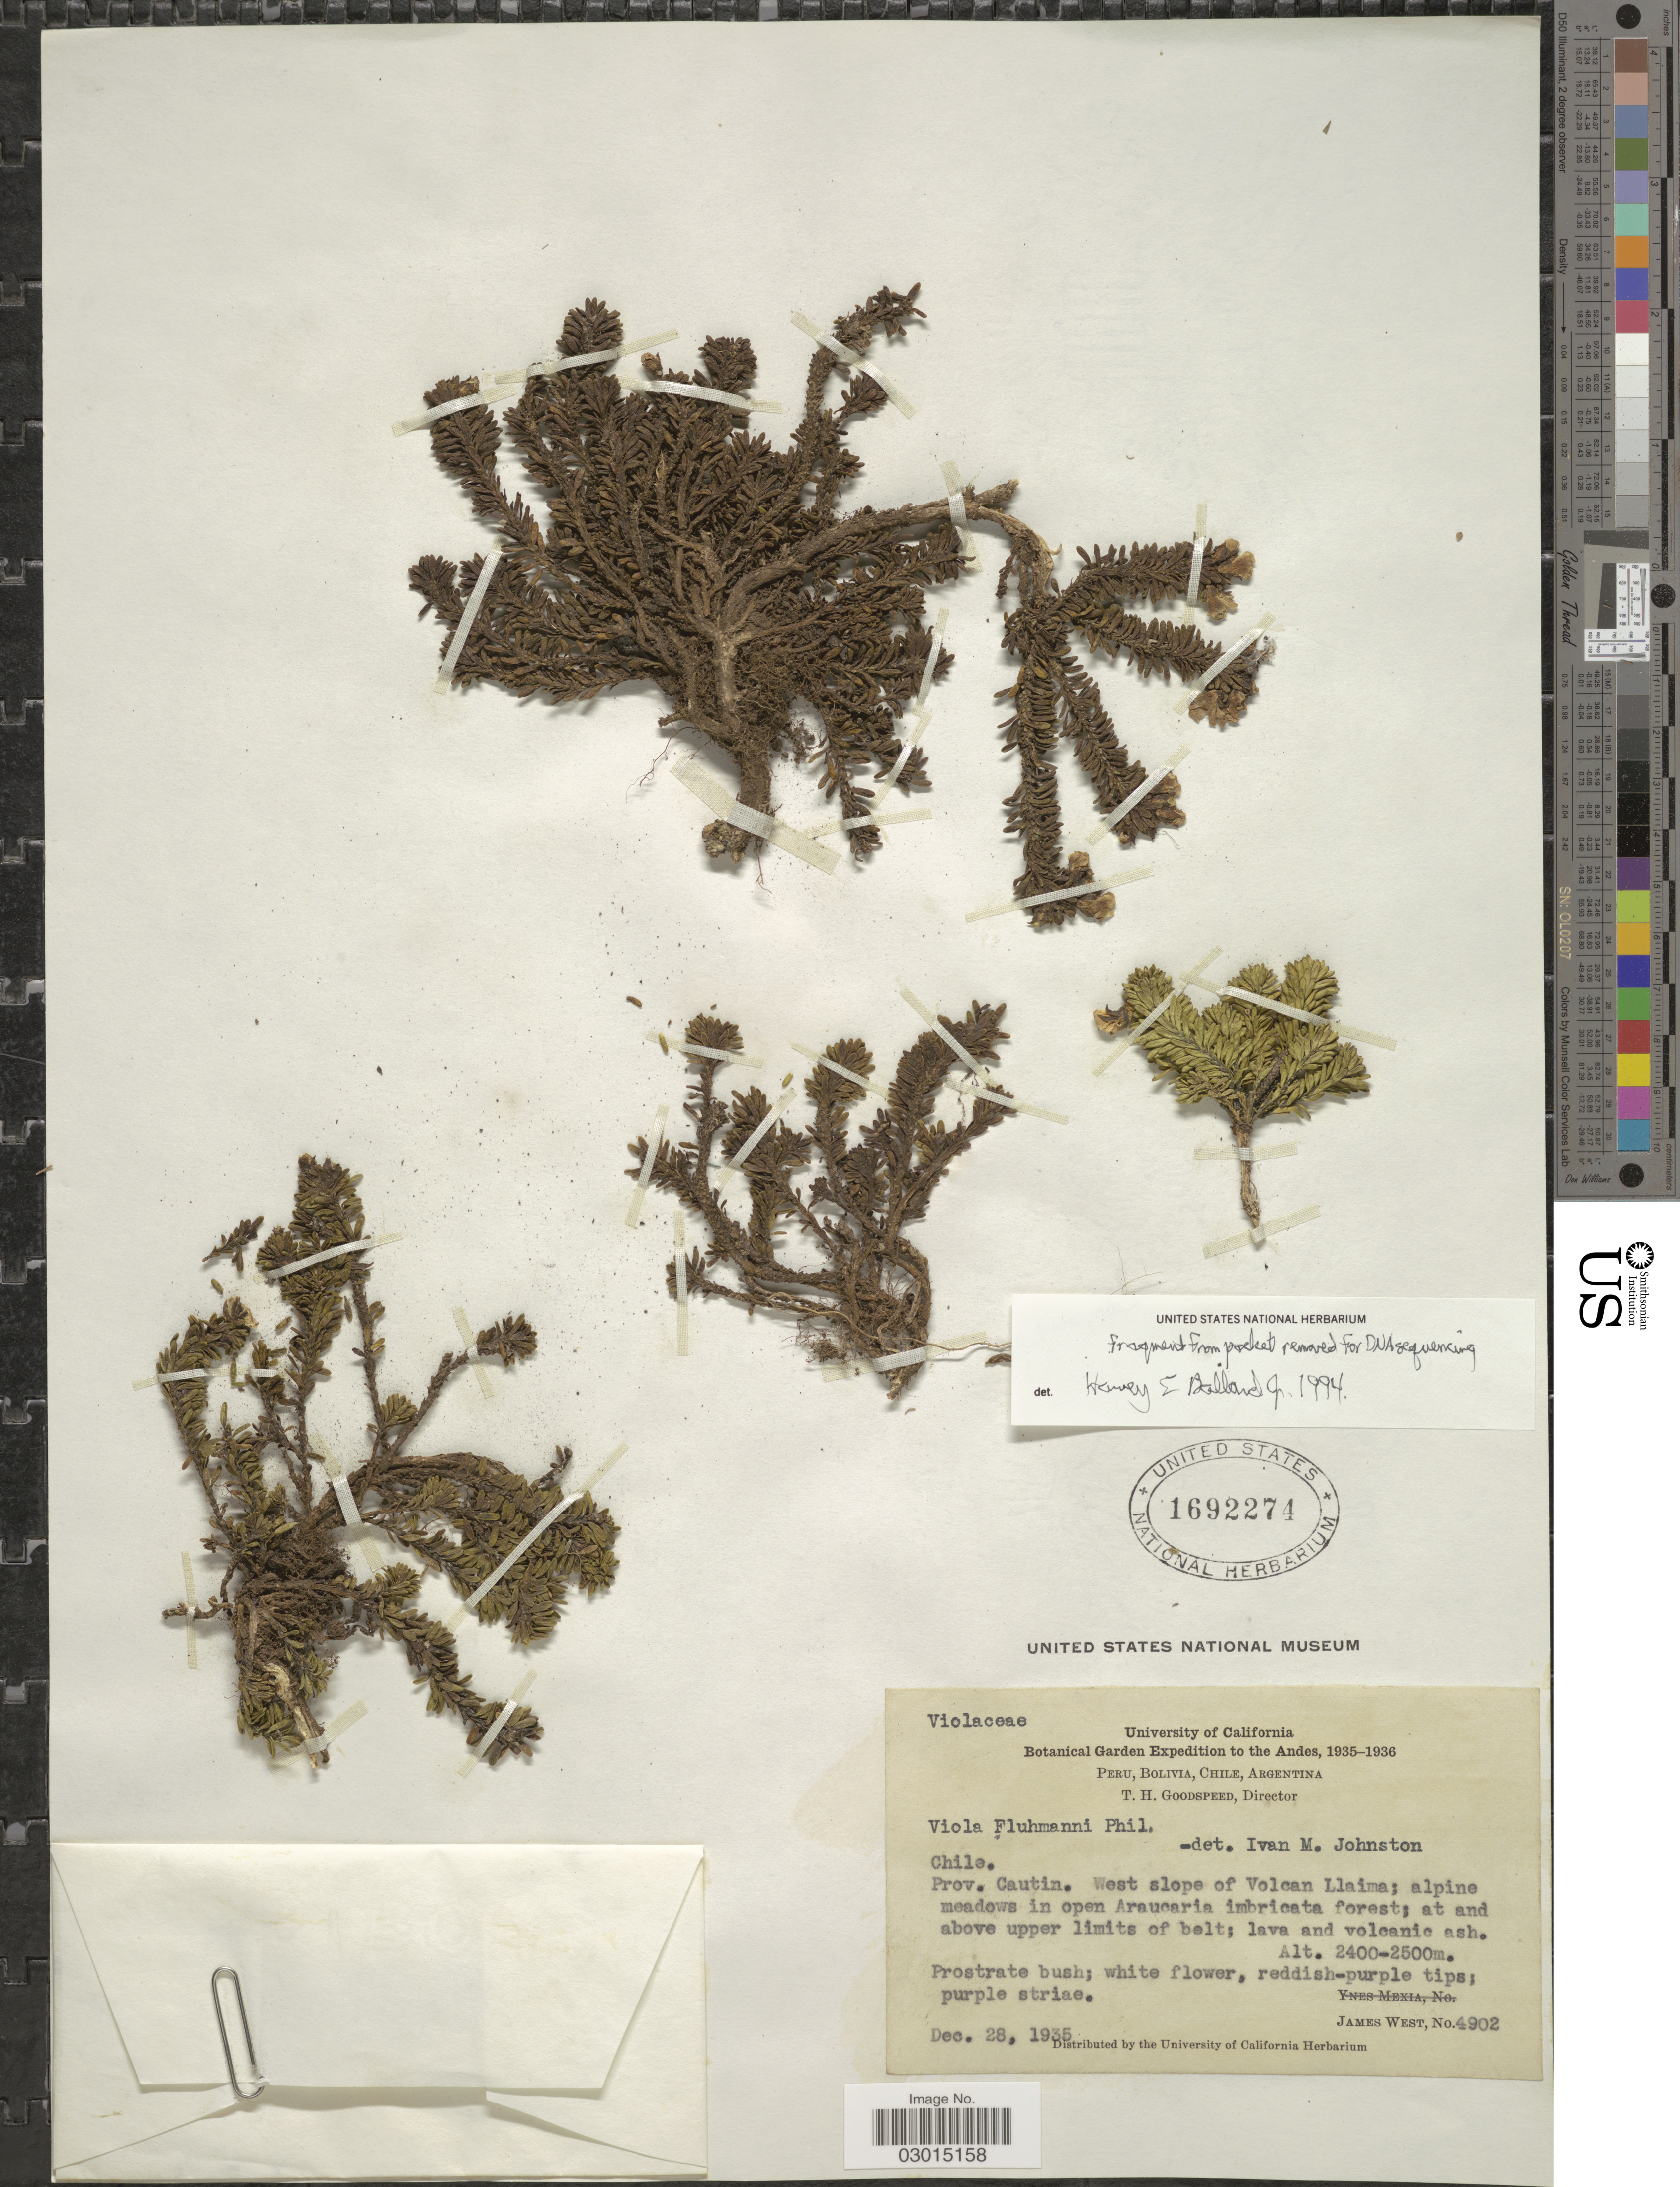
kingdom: Plantae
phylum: Tracheophyta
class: Magnoliopsida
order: Malpighiales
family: Violaceae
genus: Viola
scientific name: Viola fluehmannii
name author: Phil.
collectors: J. West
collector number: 4902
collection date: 1935-12-28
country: Chile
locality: Prov. Cautin. West slope of Volcan Llaima.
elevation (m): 2400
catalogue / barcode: US 1692274